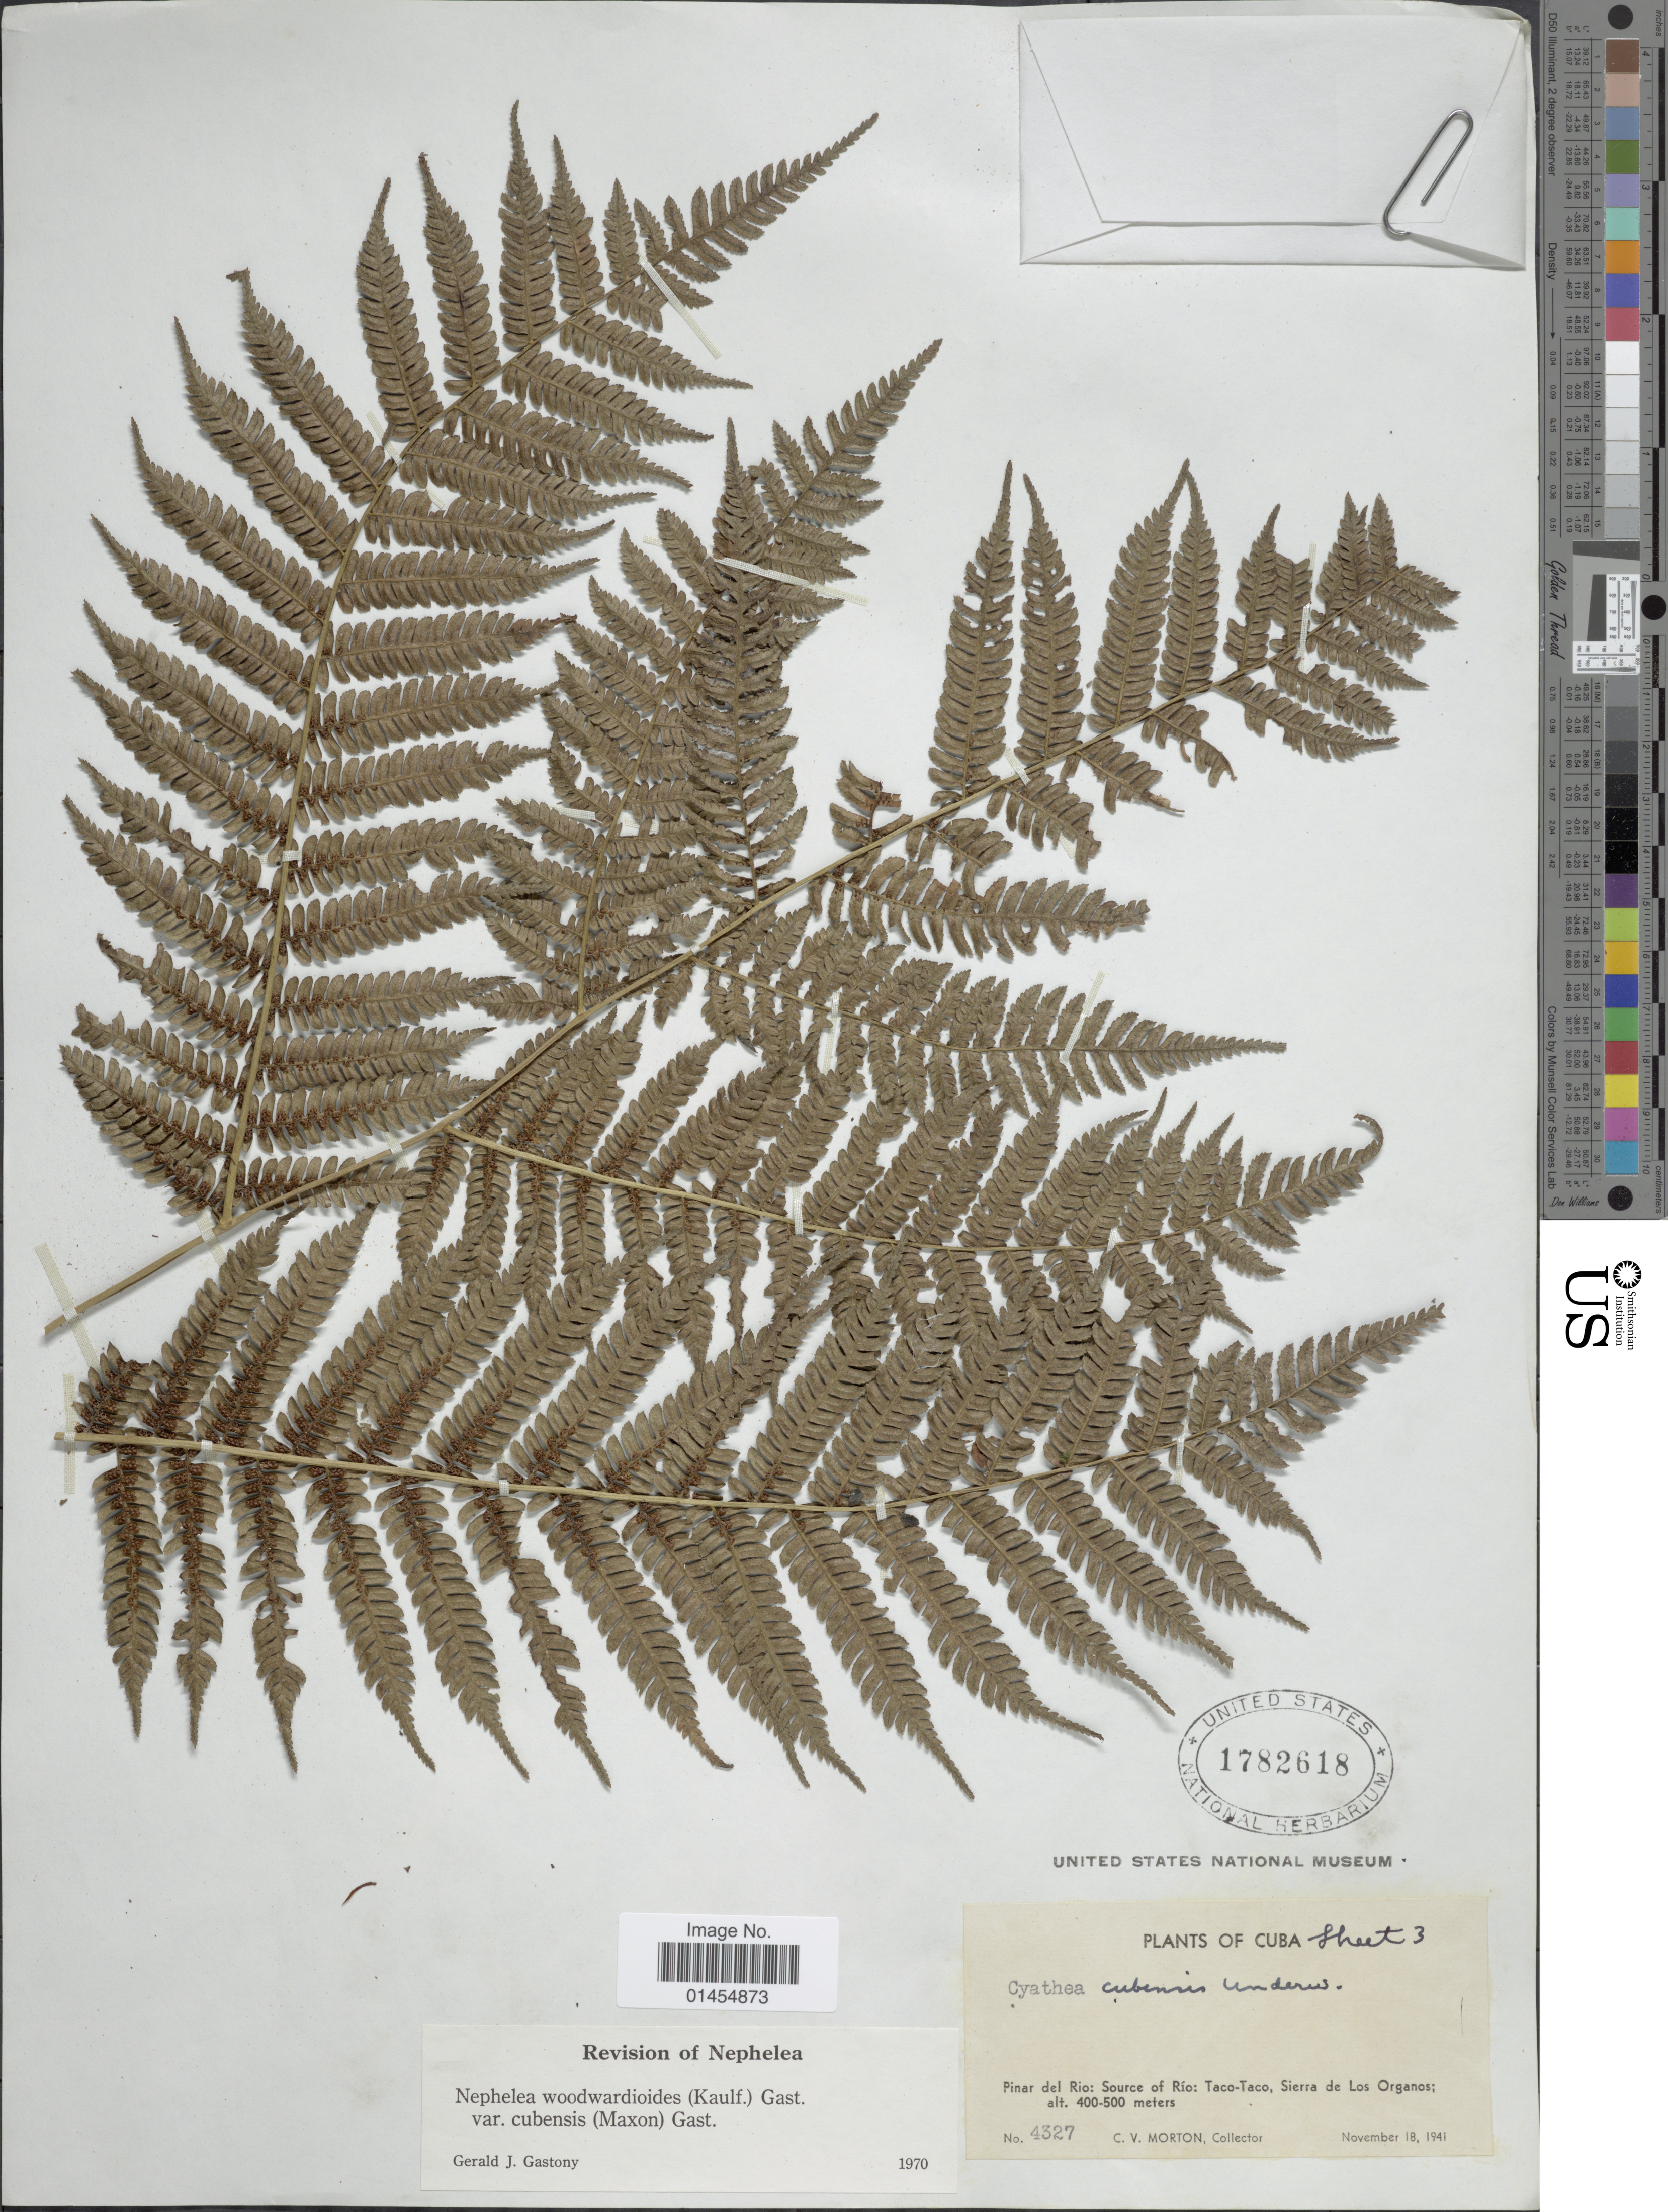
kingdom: Plantae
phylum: Tracheophyta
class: Polypodiopsida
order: Cyatheales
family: Cyatheaceae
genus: Alsophila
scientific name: Alsophila woodwardioides var. cubensis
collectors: C. V. Morton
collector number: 4327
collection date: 1941-11-18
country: Cuba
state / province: Pinar del Río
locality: Source of Río: Taco-Taco, Sierra de Los Organos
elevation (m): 400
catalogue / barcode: US 1782618